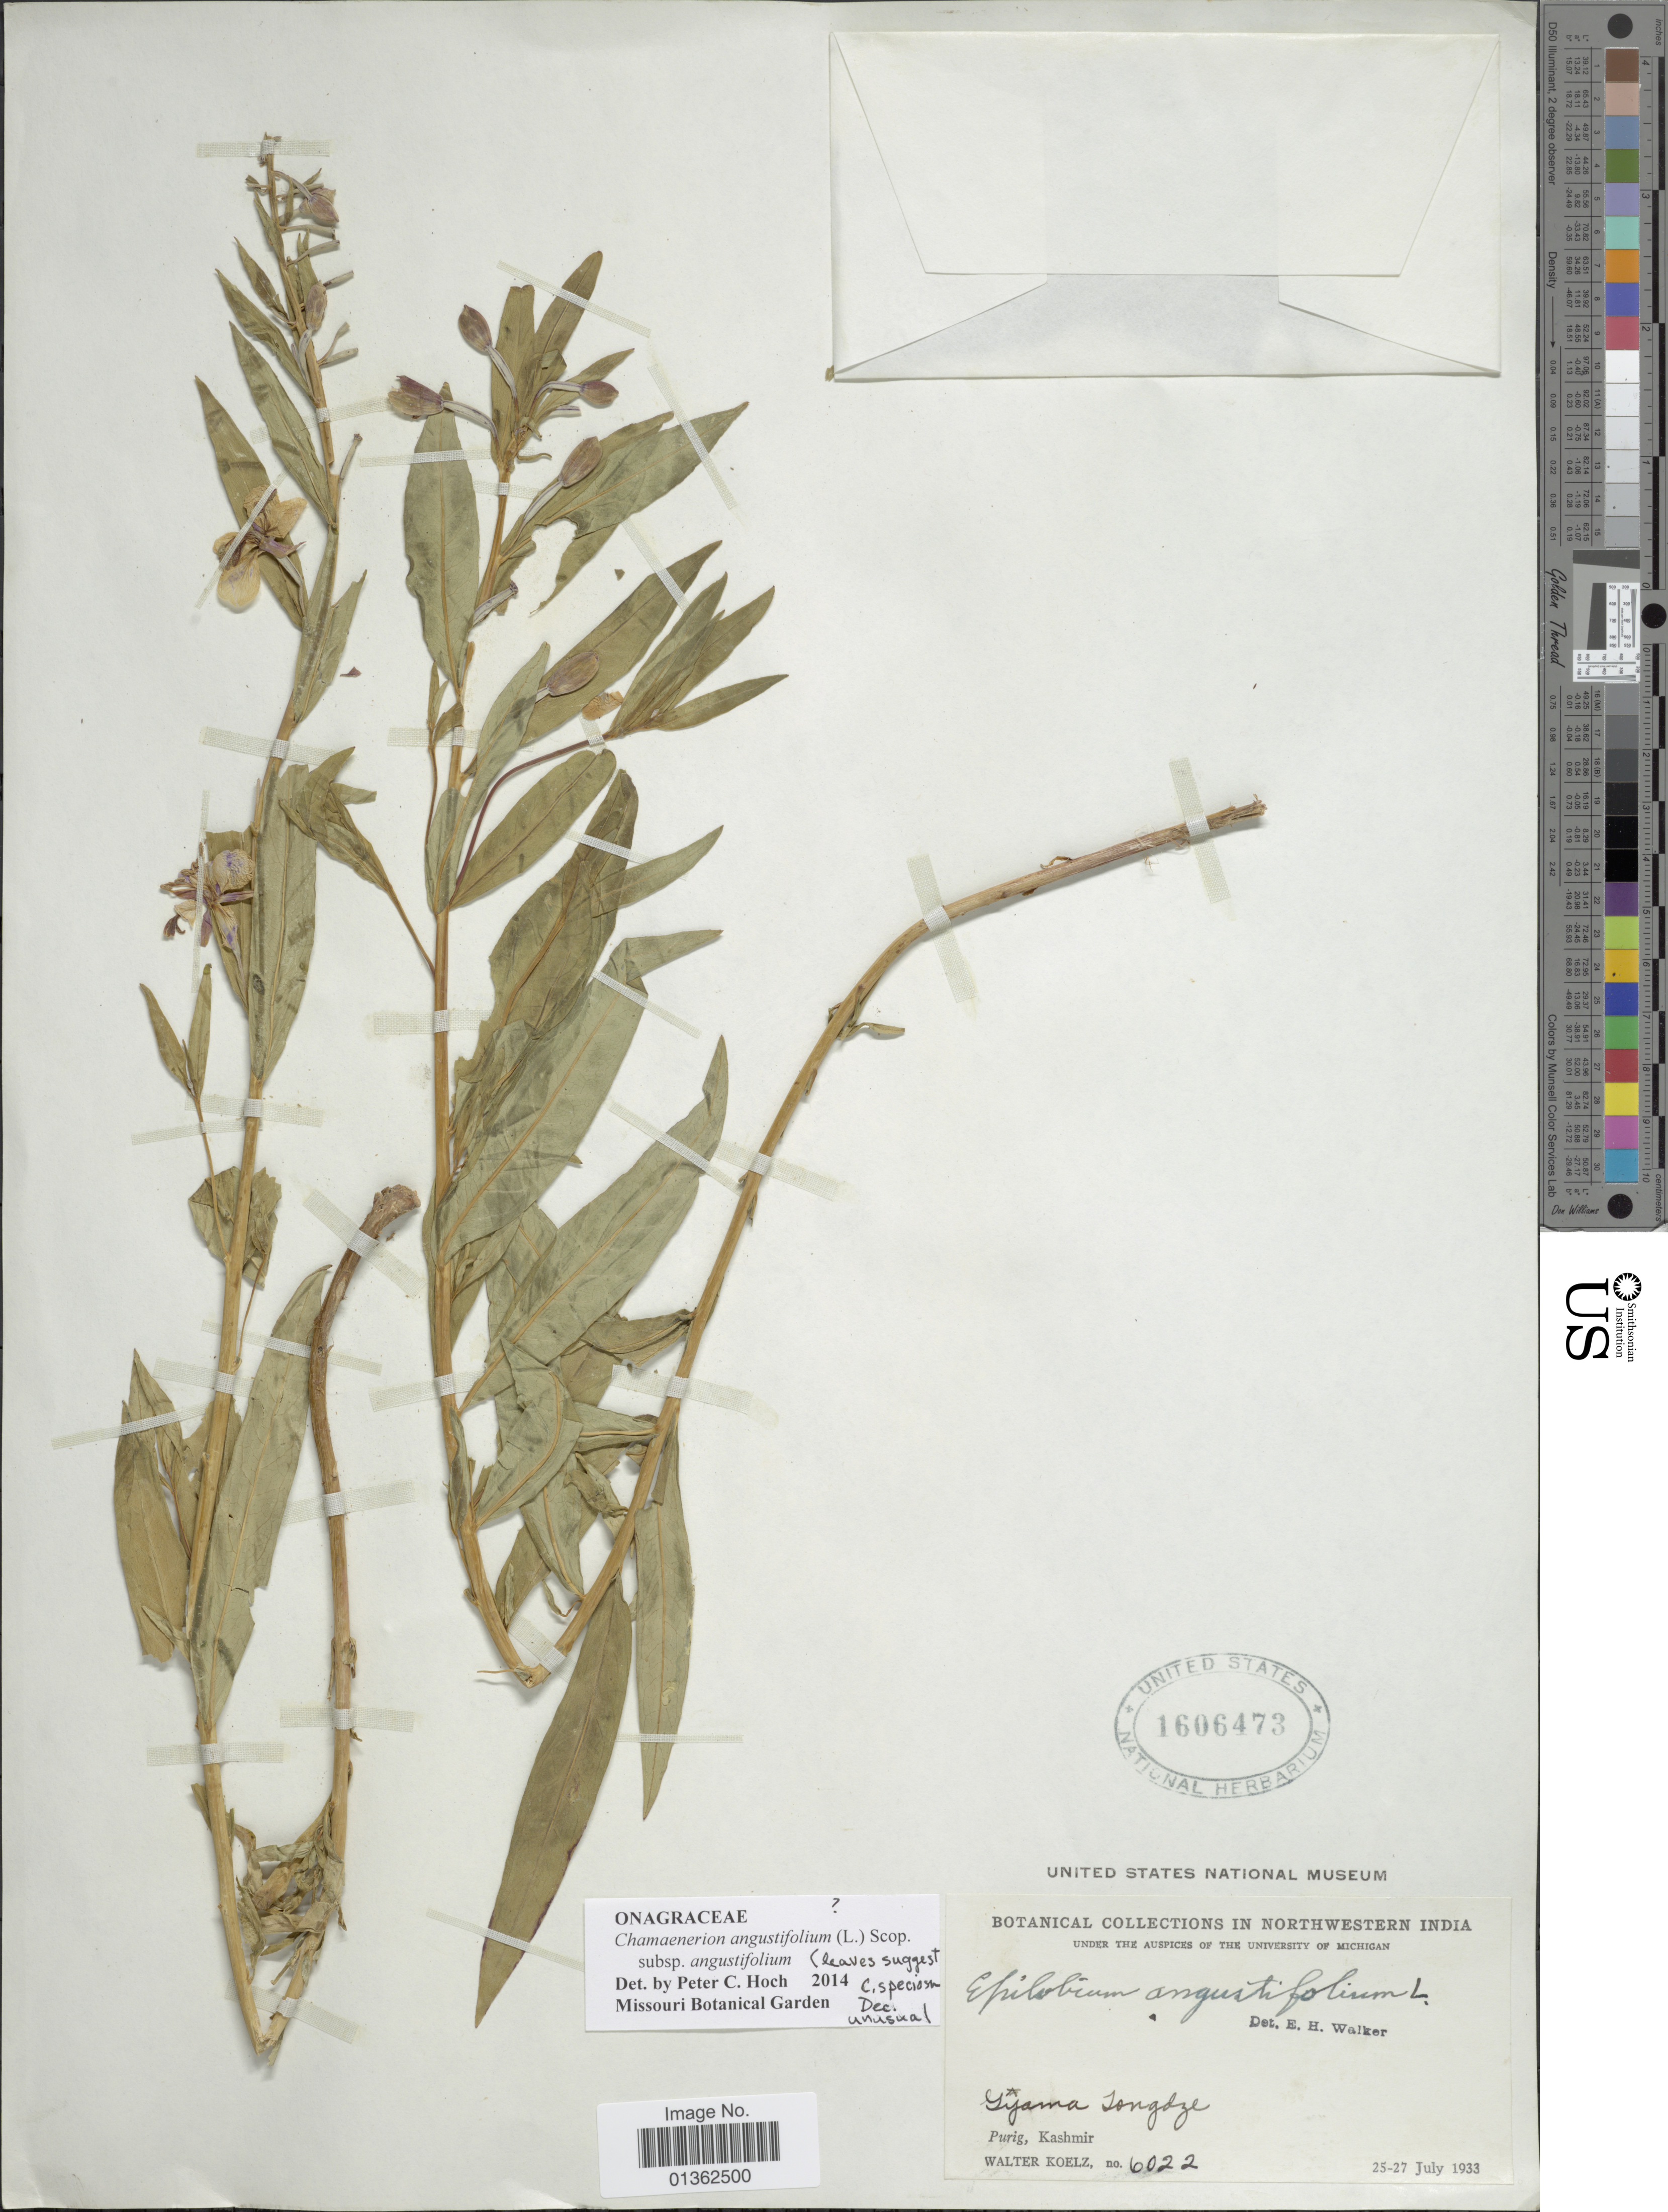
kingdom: Plantae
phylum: Tracheophyta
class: Magnoliopsida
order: Myrtales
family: Onagraceae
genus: Chamaenerion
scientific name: Chamaenerion angustifolium subsp. angustifolium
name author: (L.) Scop.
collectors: W. N. Koelz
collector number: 6022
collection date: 1933-07-25/1933-07-27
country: India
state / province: Jammu and Kashmir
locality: Northwestern India. Gyama Tongdze. Purig, Kashmir.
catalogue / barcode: US 1606473